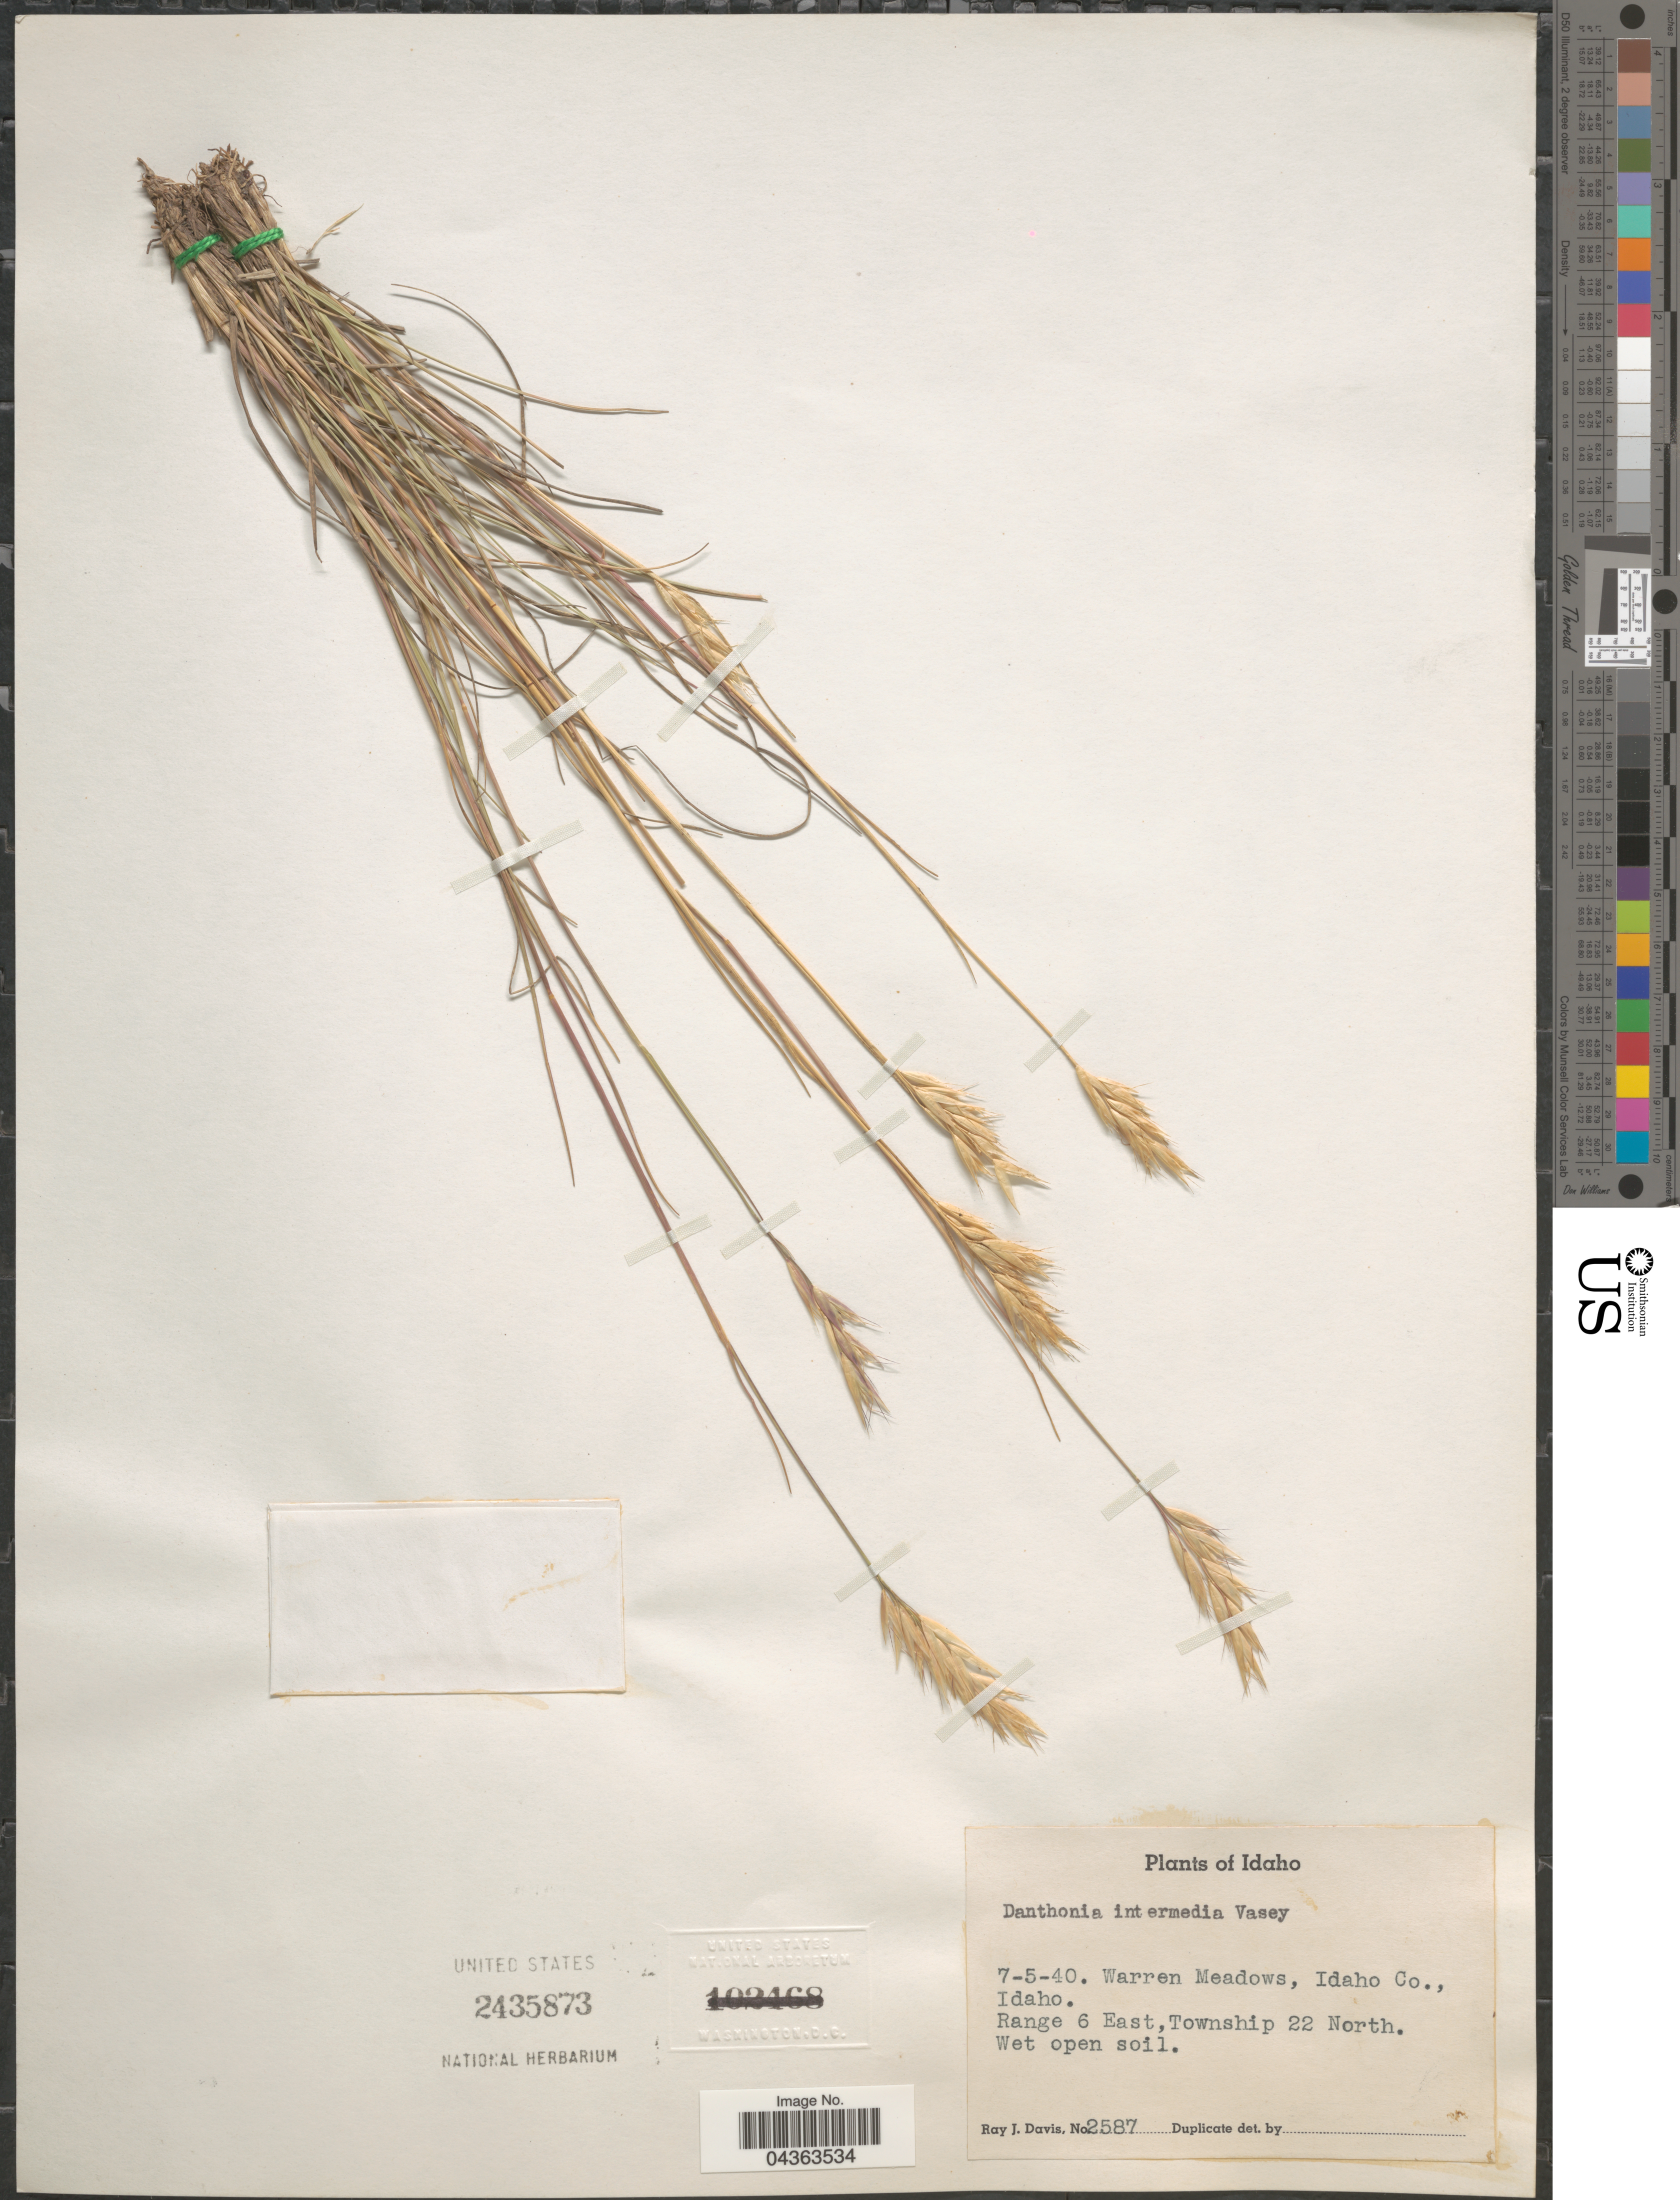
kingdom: Plantae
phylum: Tracheophyta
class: Liliopsida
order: Poales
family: Poaceae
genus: Danthonia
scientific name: Danthonia intermedia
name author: Vasey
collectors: R. Davis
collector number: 2587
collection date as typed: Transcribed d/m/y: 5/7/40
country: United States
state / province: Idaho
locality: Warren Meadows, Idaho Co. Range 6 East, Township 22 North.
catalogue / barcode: US 2435873